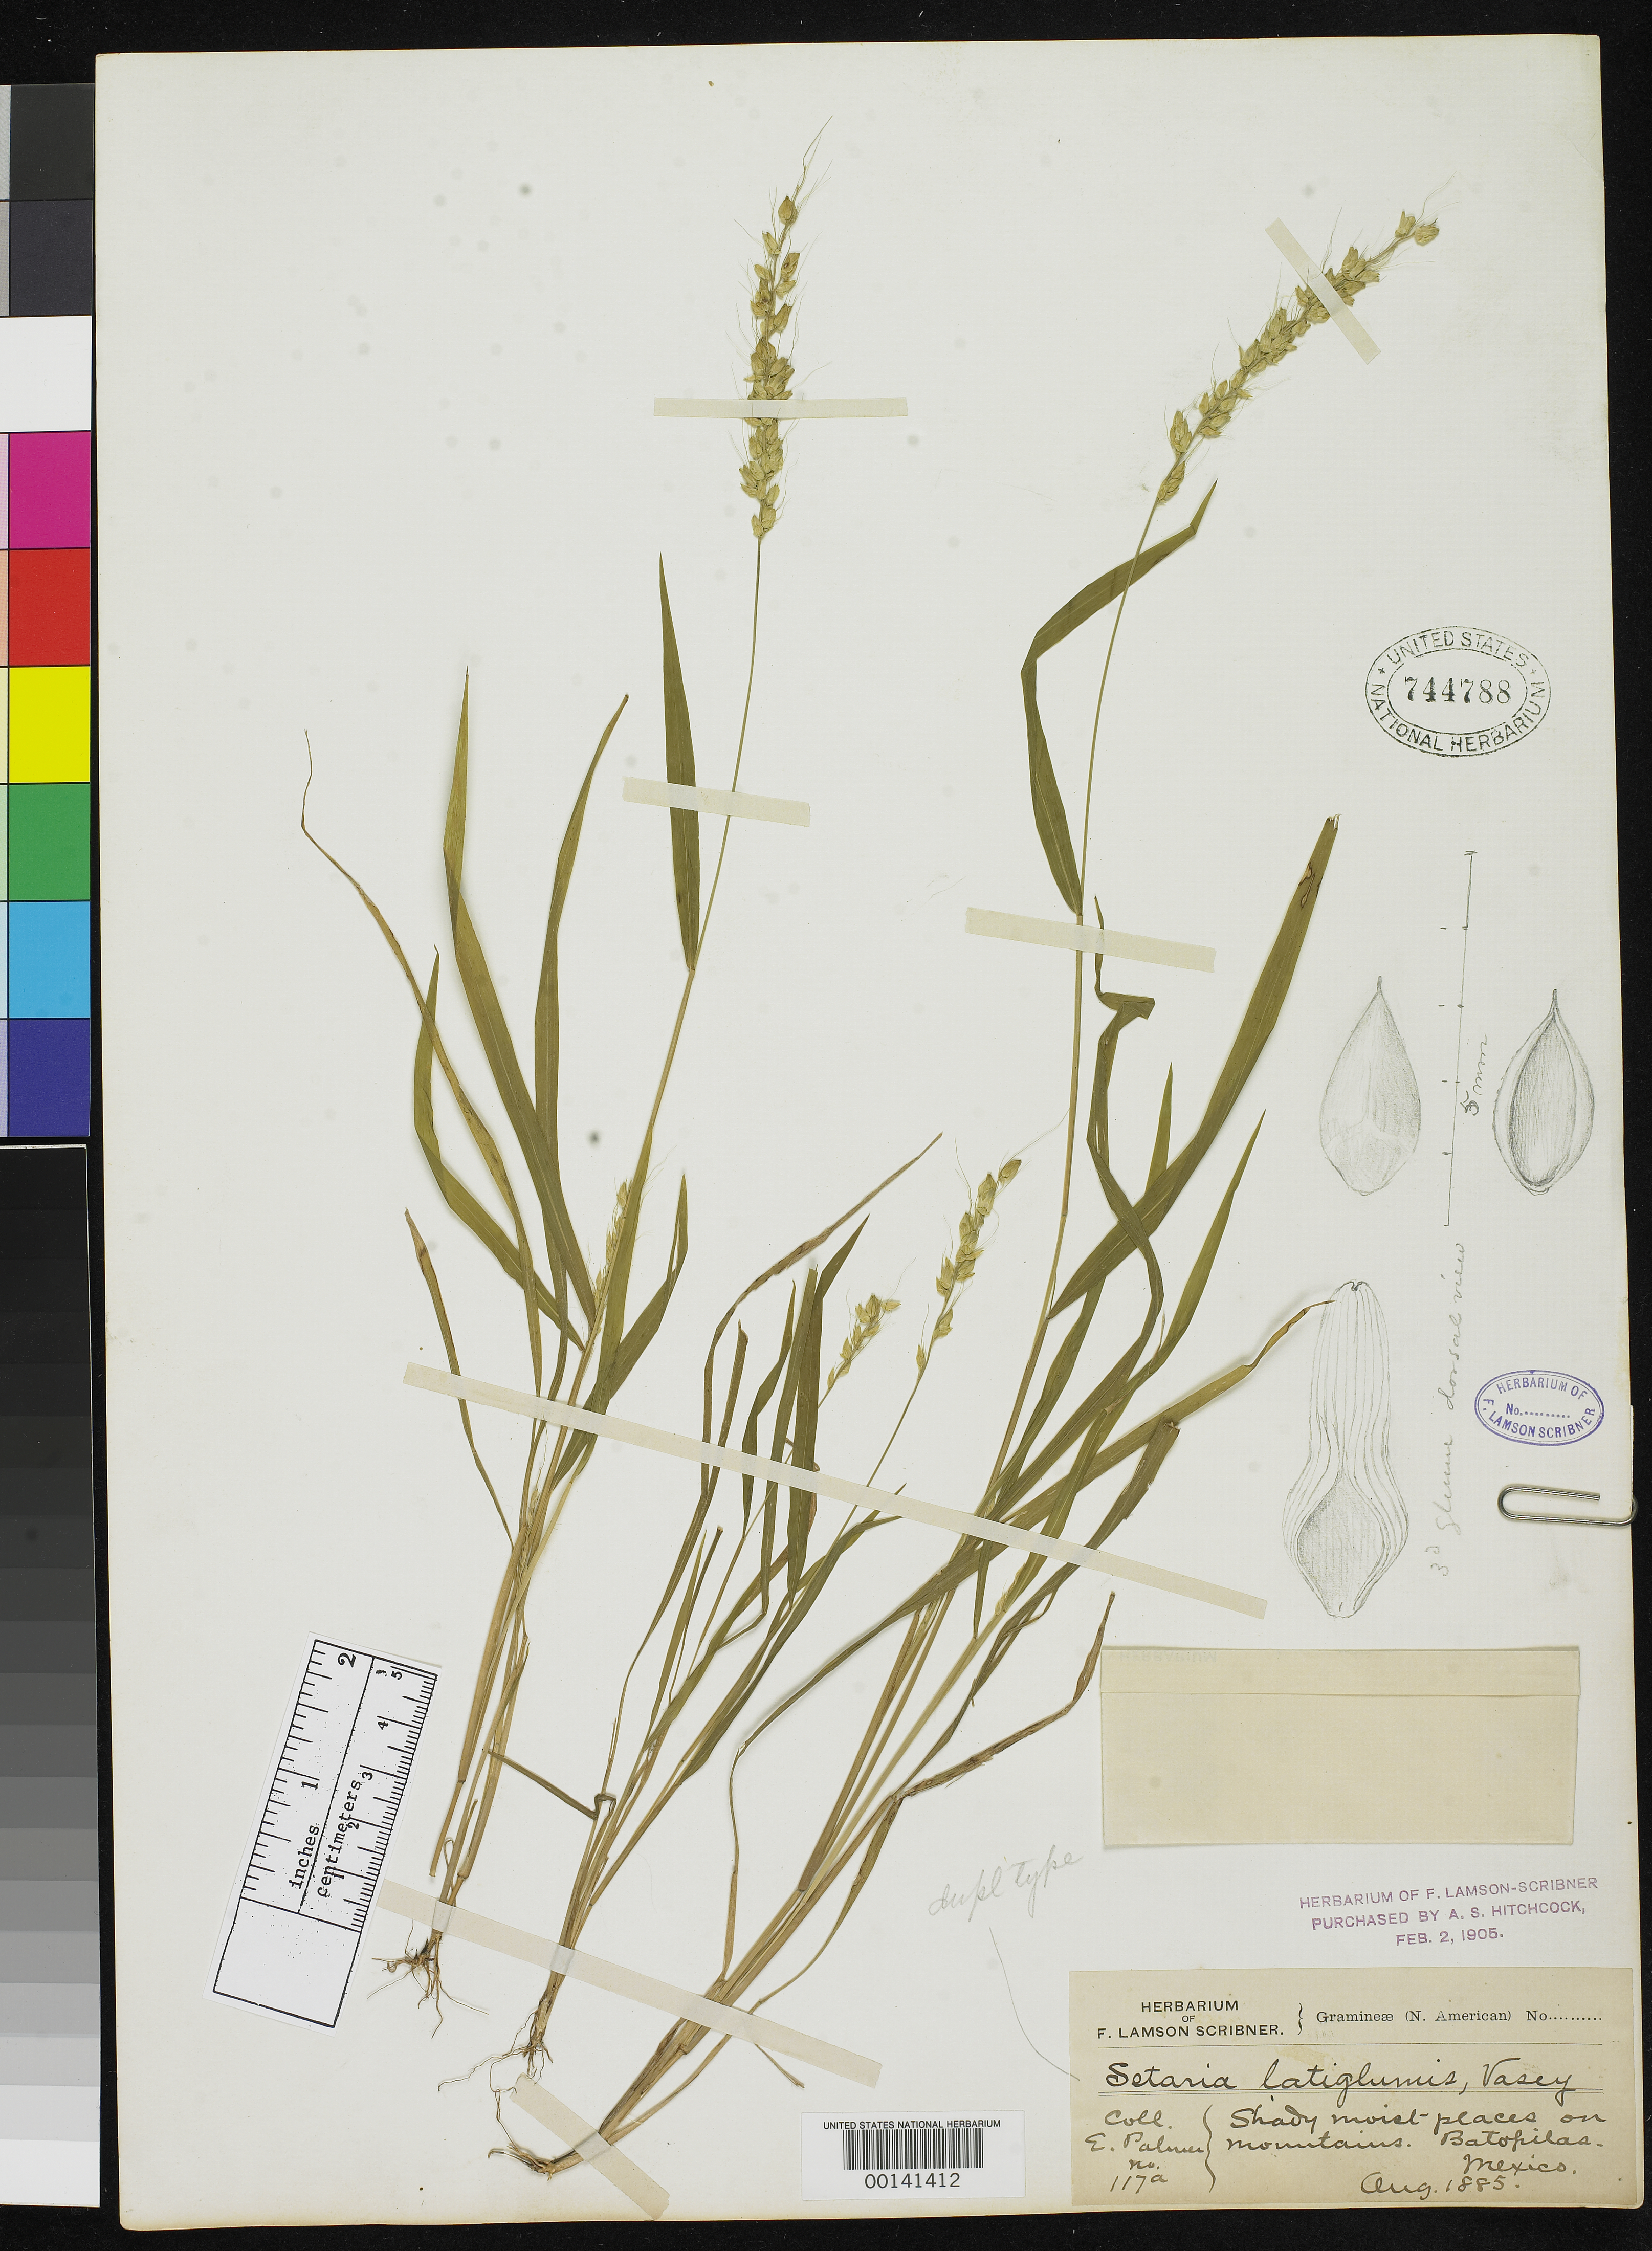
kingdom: Plantae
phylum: Tracheophyta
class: Liliopsida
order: Poales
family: Poaceae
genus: Setaria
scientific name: Setaria latiglumis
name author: Vasey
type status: Isotype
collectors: E. Palmer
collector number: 117a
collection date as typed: Aug 1885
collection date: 1885-08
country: Mexico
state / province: Chihuahua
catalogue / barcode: US 744788